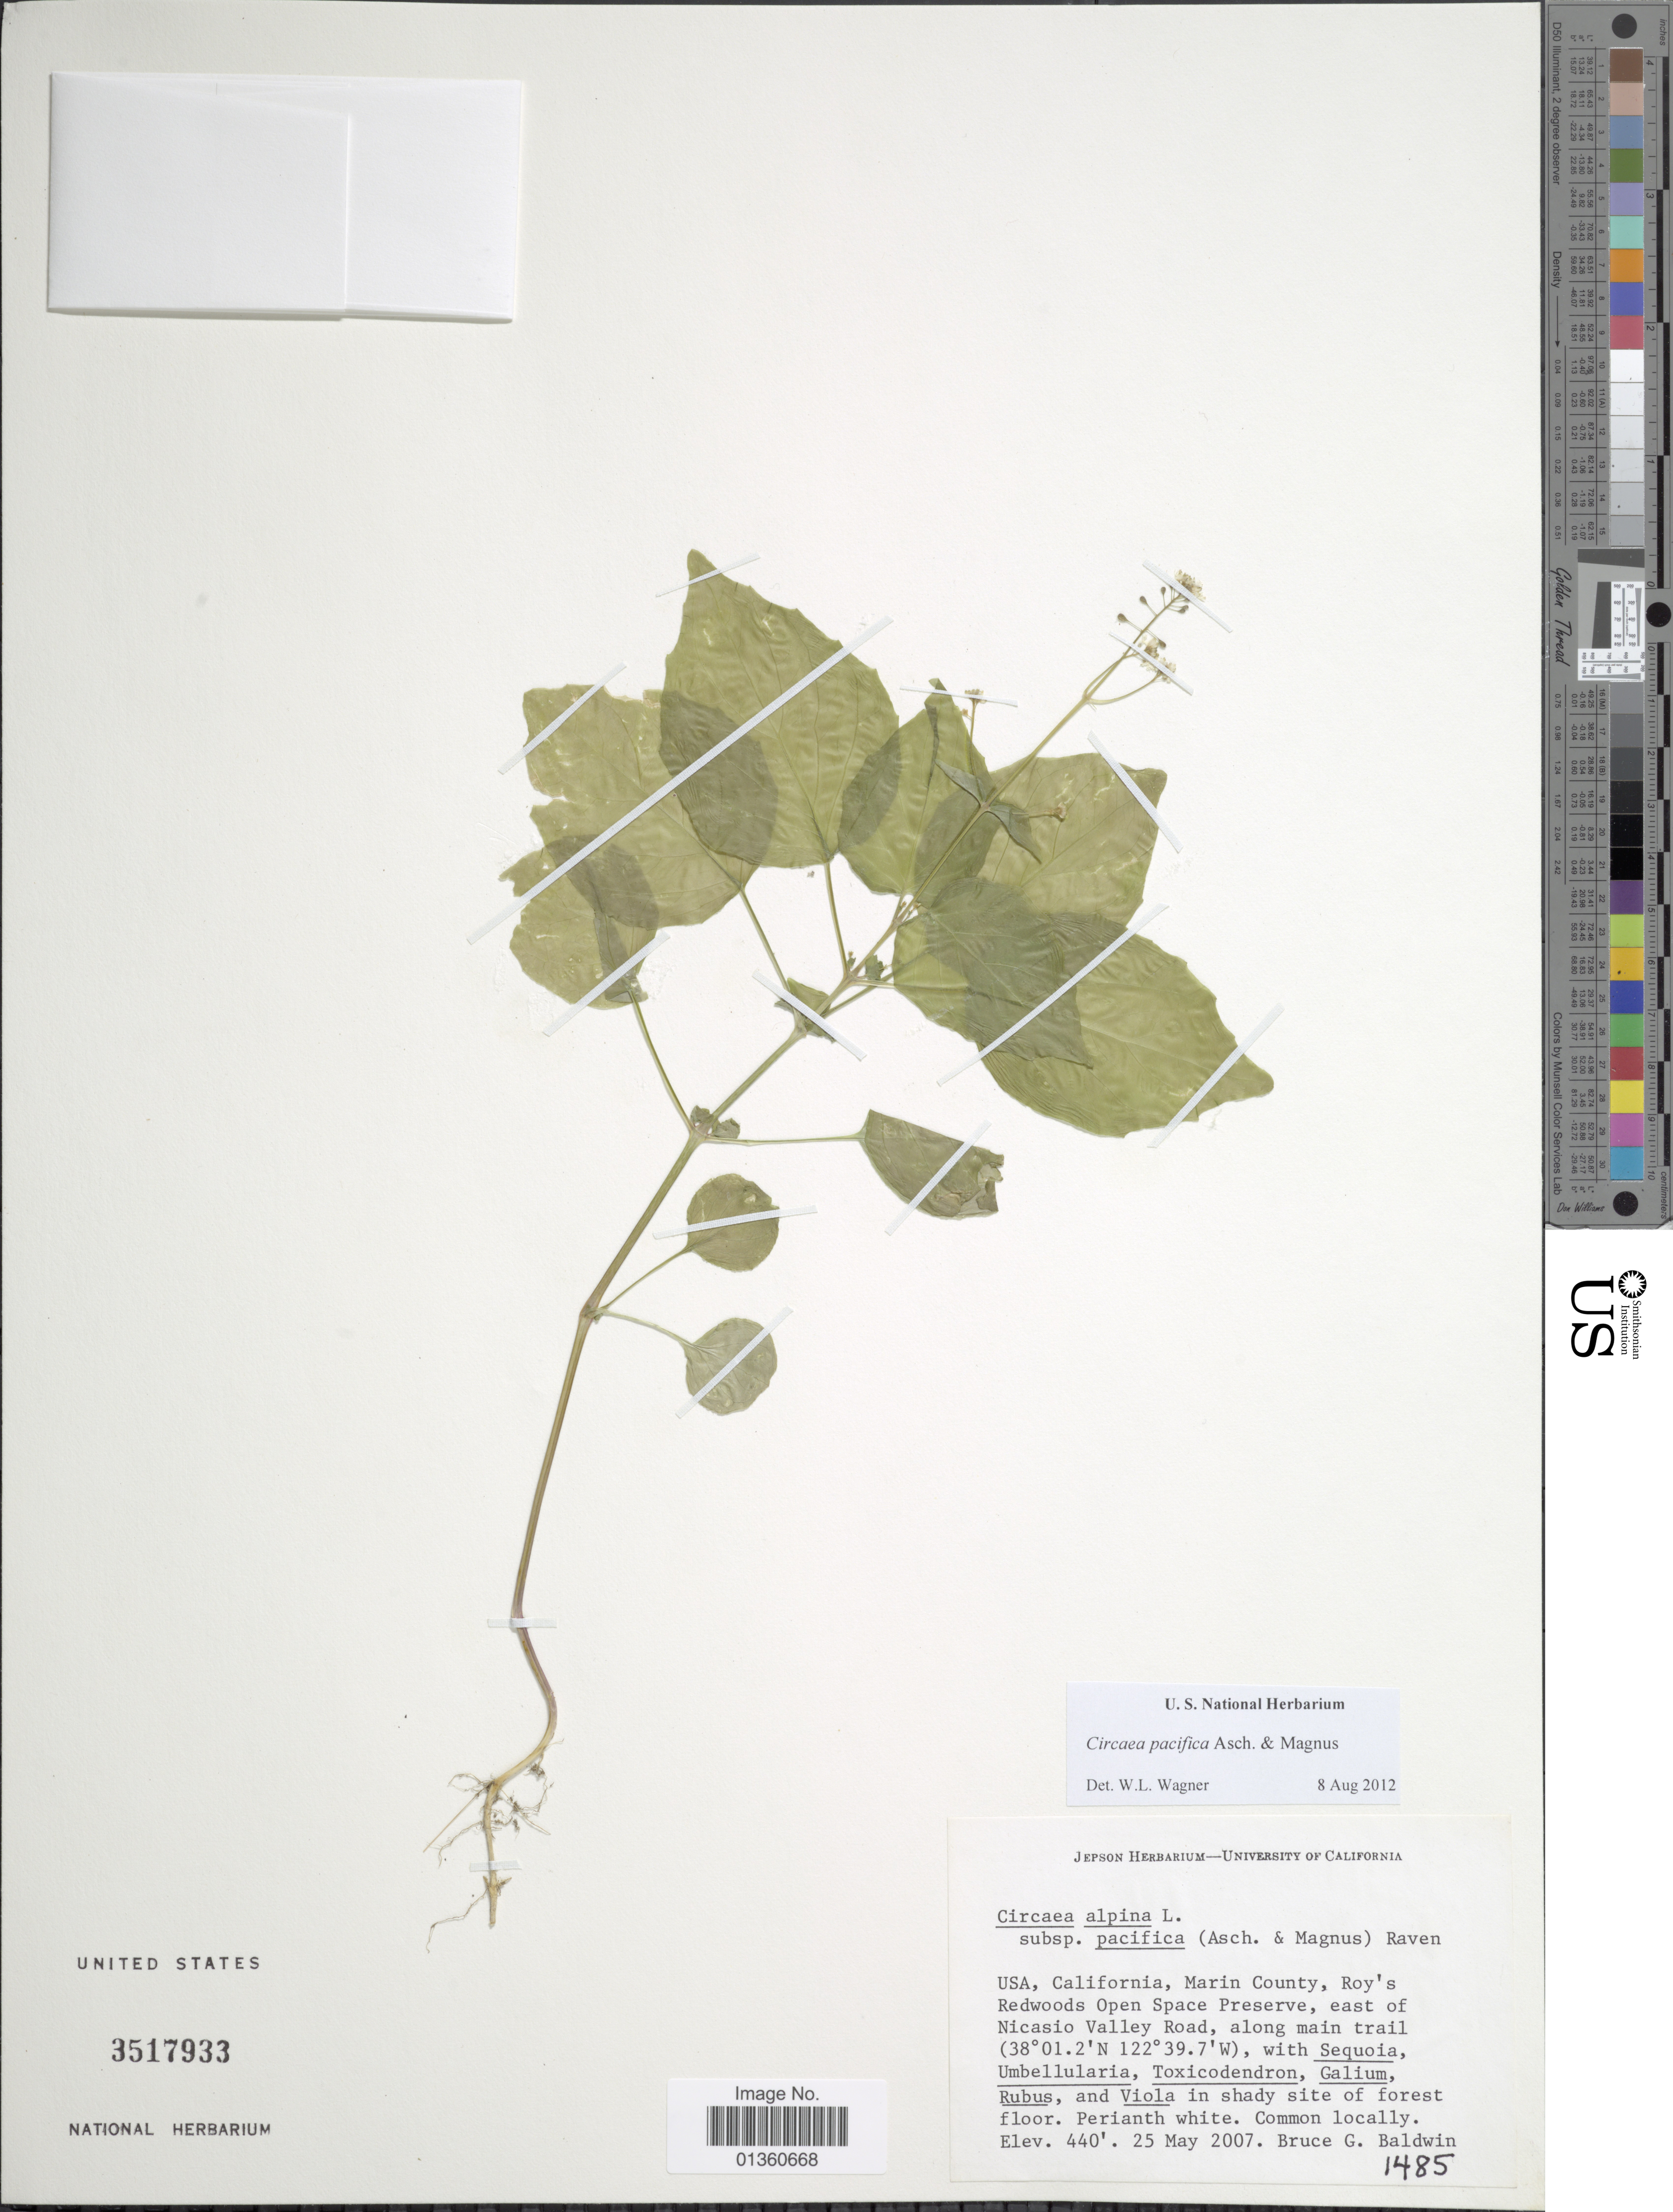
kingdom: Plantae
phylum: Tracheophyta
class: Magnoliopsida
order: Myrtales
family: Onagraceae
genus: Circaea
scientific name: Circaea pacifica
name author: Asch. & Magnus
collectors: B. Baldwin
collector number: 1485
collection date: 2007-05-25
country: United States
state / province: California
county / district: Marin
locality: Marin County, Roy's Redwoods Open Space Preserve, east of Nicasio Valley Road, along main trail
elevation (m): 134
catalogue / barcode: US 3517933